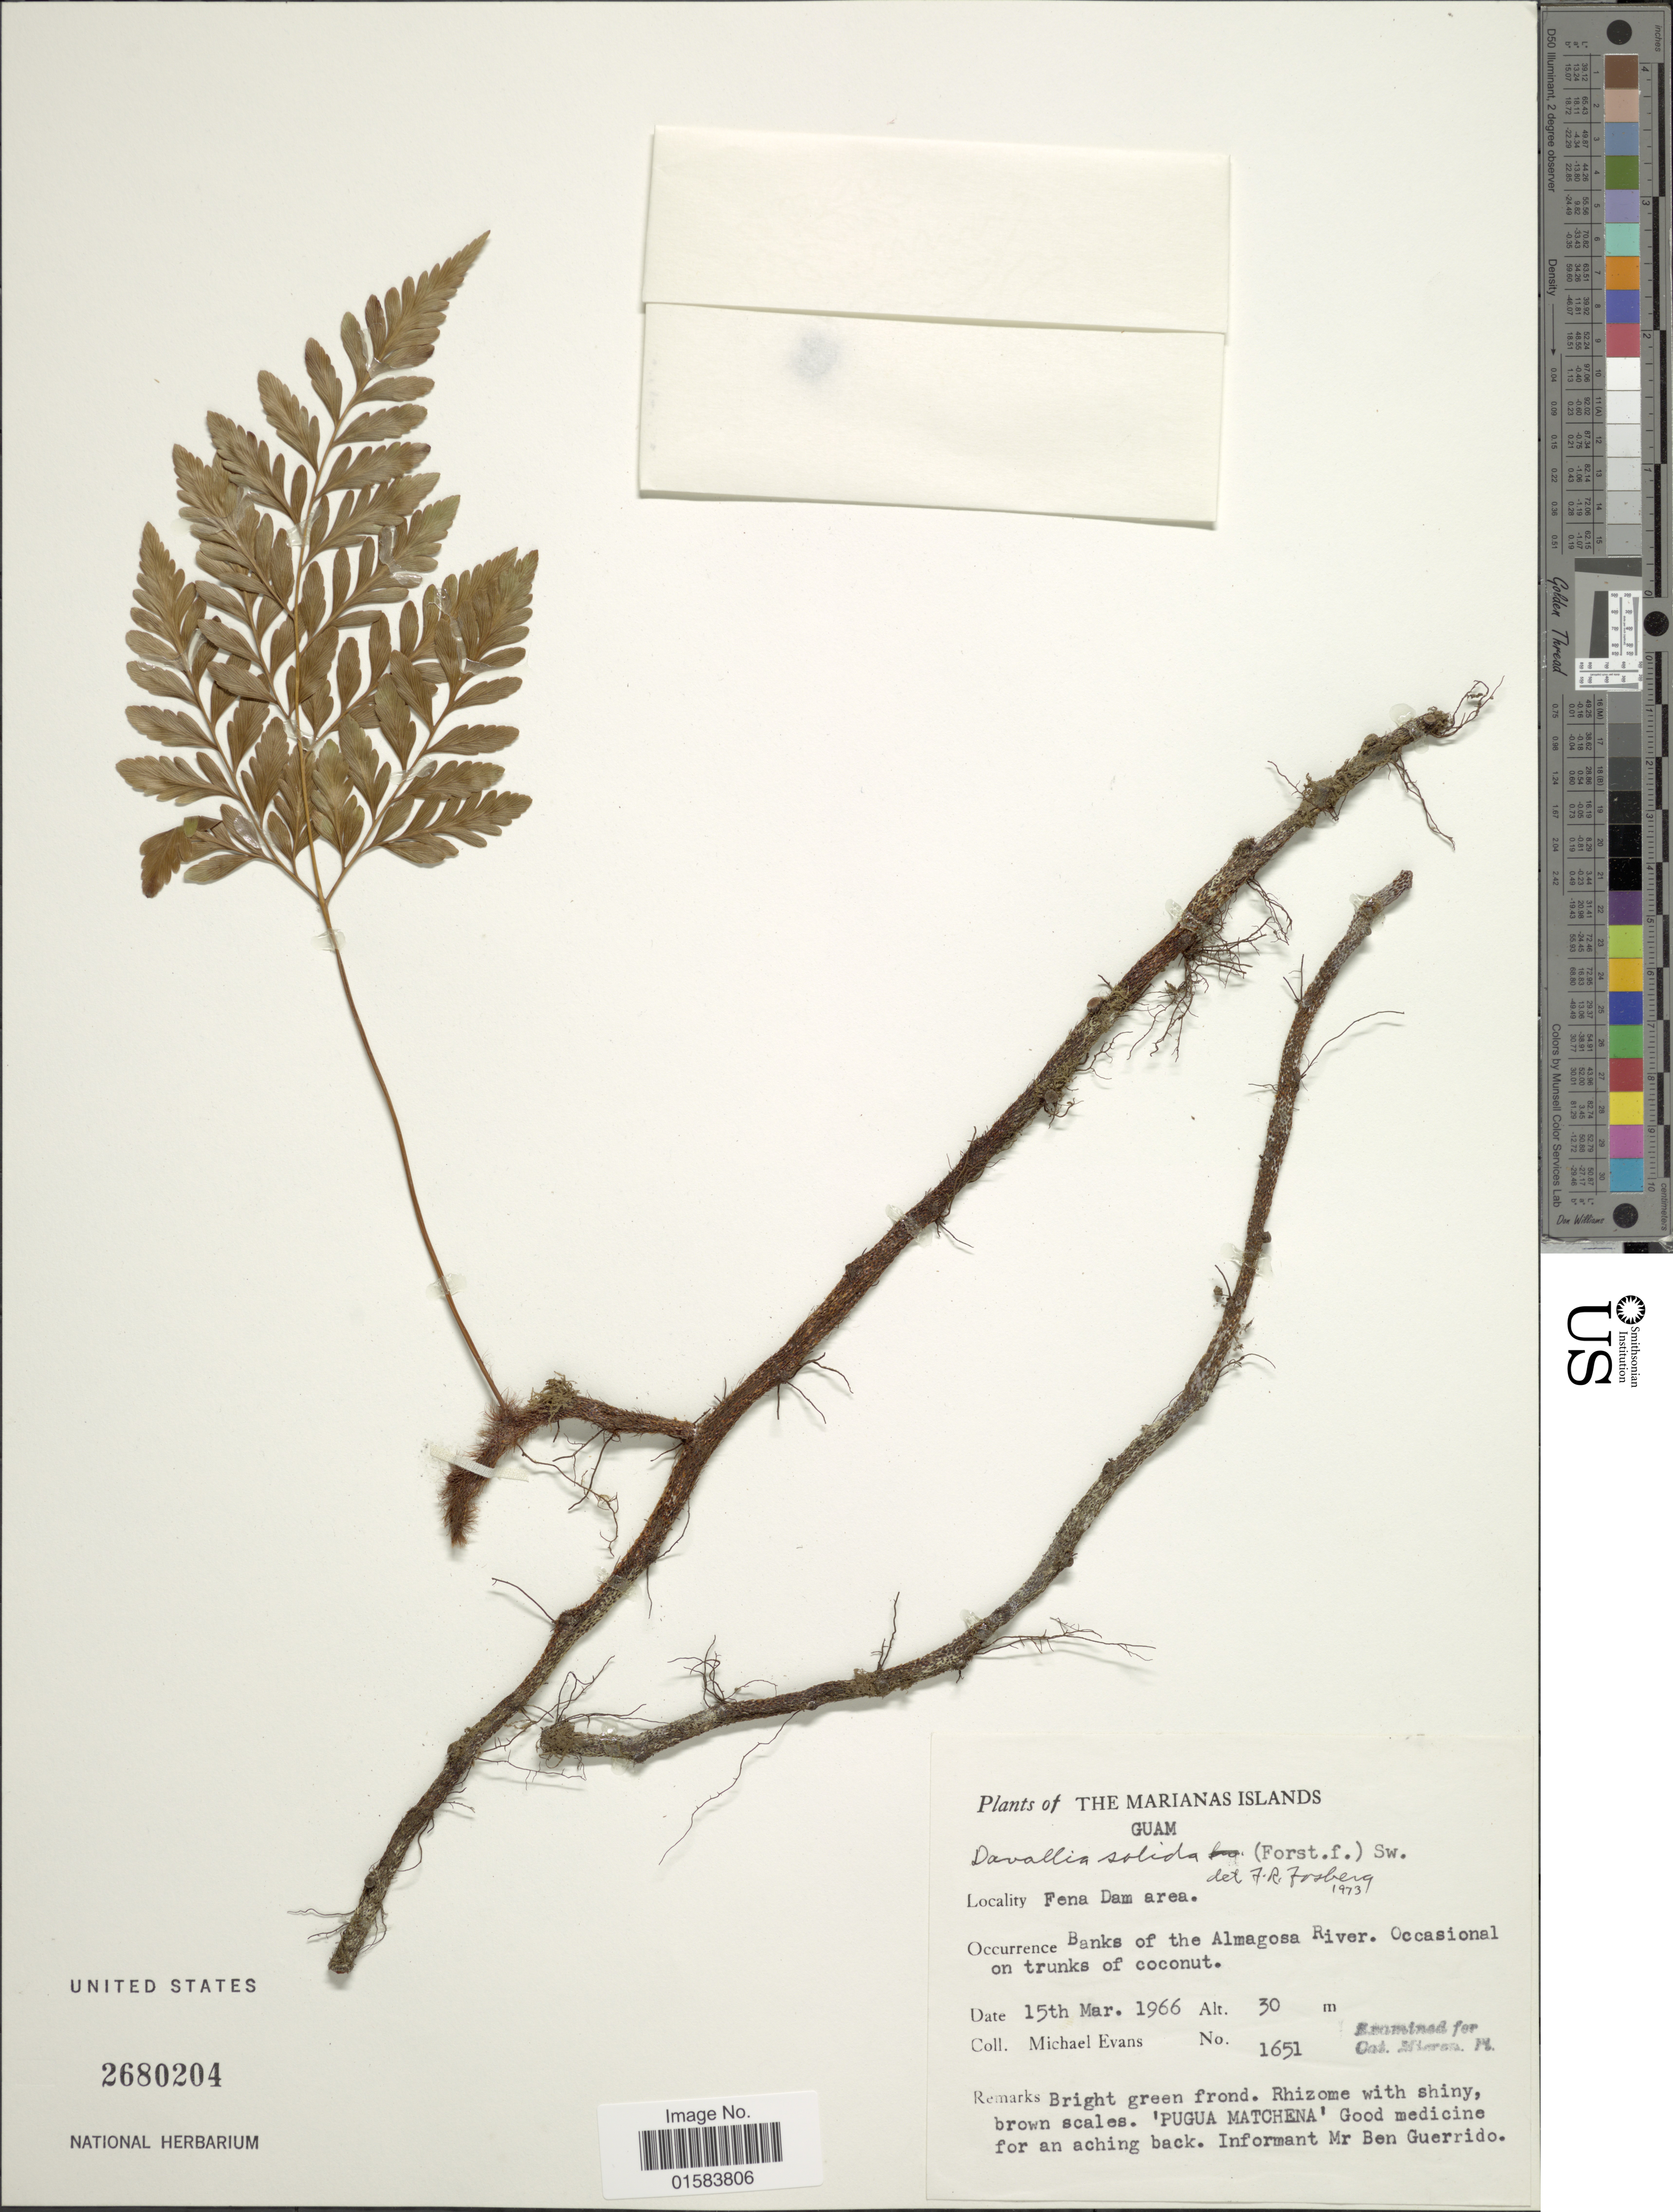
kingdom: Plantae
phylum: Tracheophyta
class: Polypodiopsida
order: Polypodiales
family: Davalliaceae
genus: Davallia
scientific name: Davallia solida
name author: (G. Forst.) Sw.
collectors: M. Evans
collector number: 1651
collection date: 1966-03-15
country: Guam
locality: The Mariana islands, Fena Dam Area, Banks of the Almagosa River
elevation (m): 30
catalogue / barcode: US 2680204